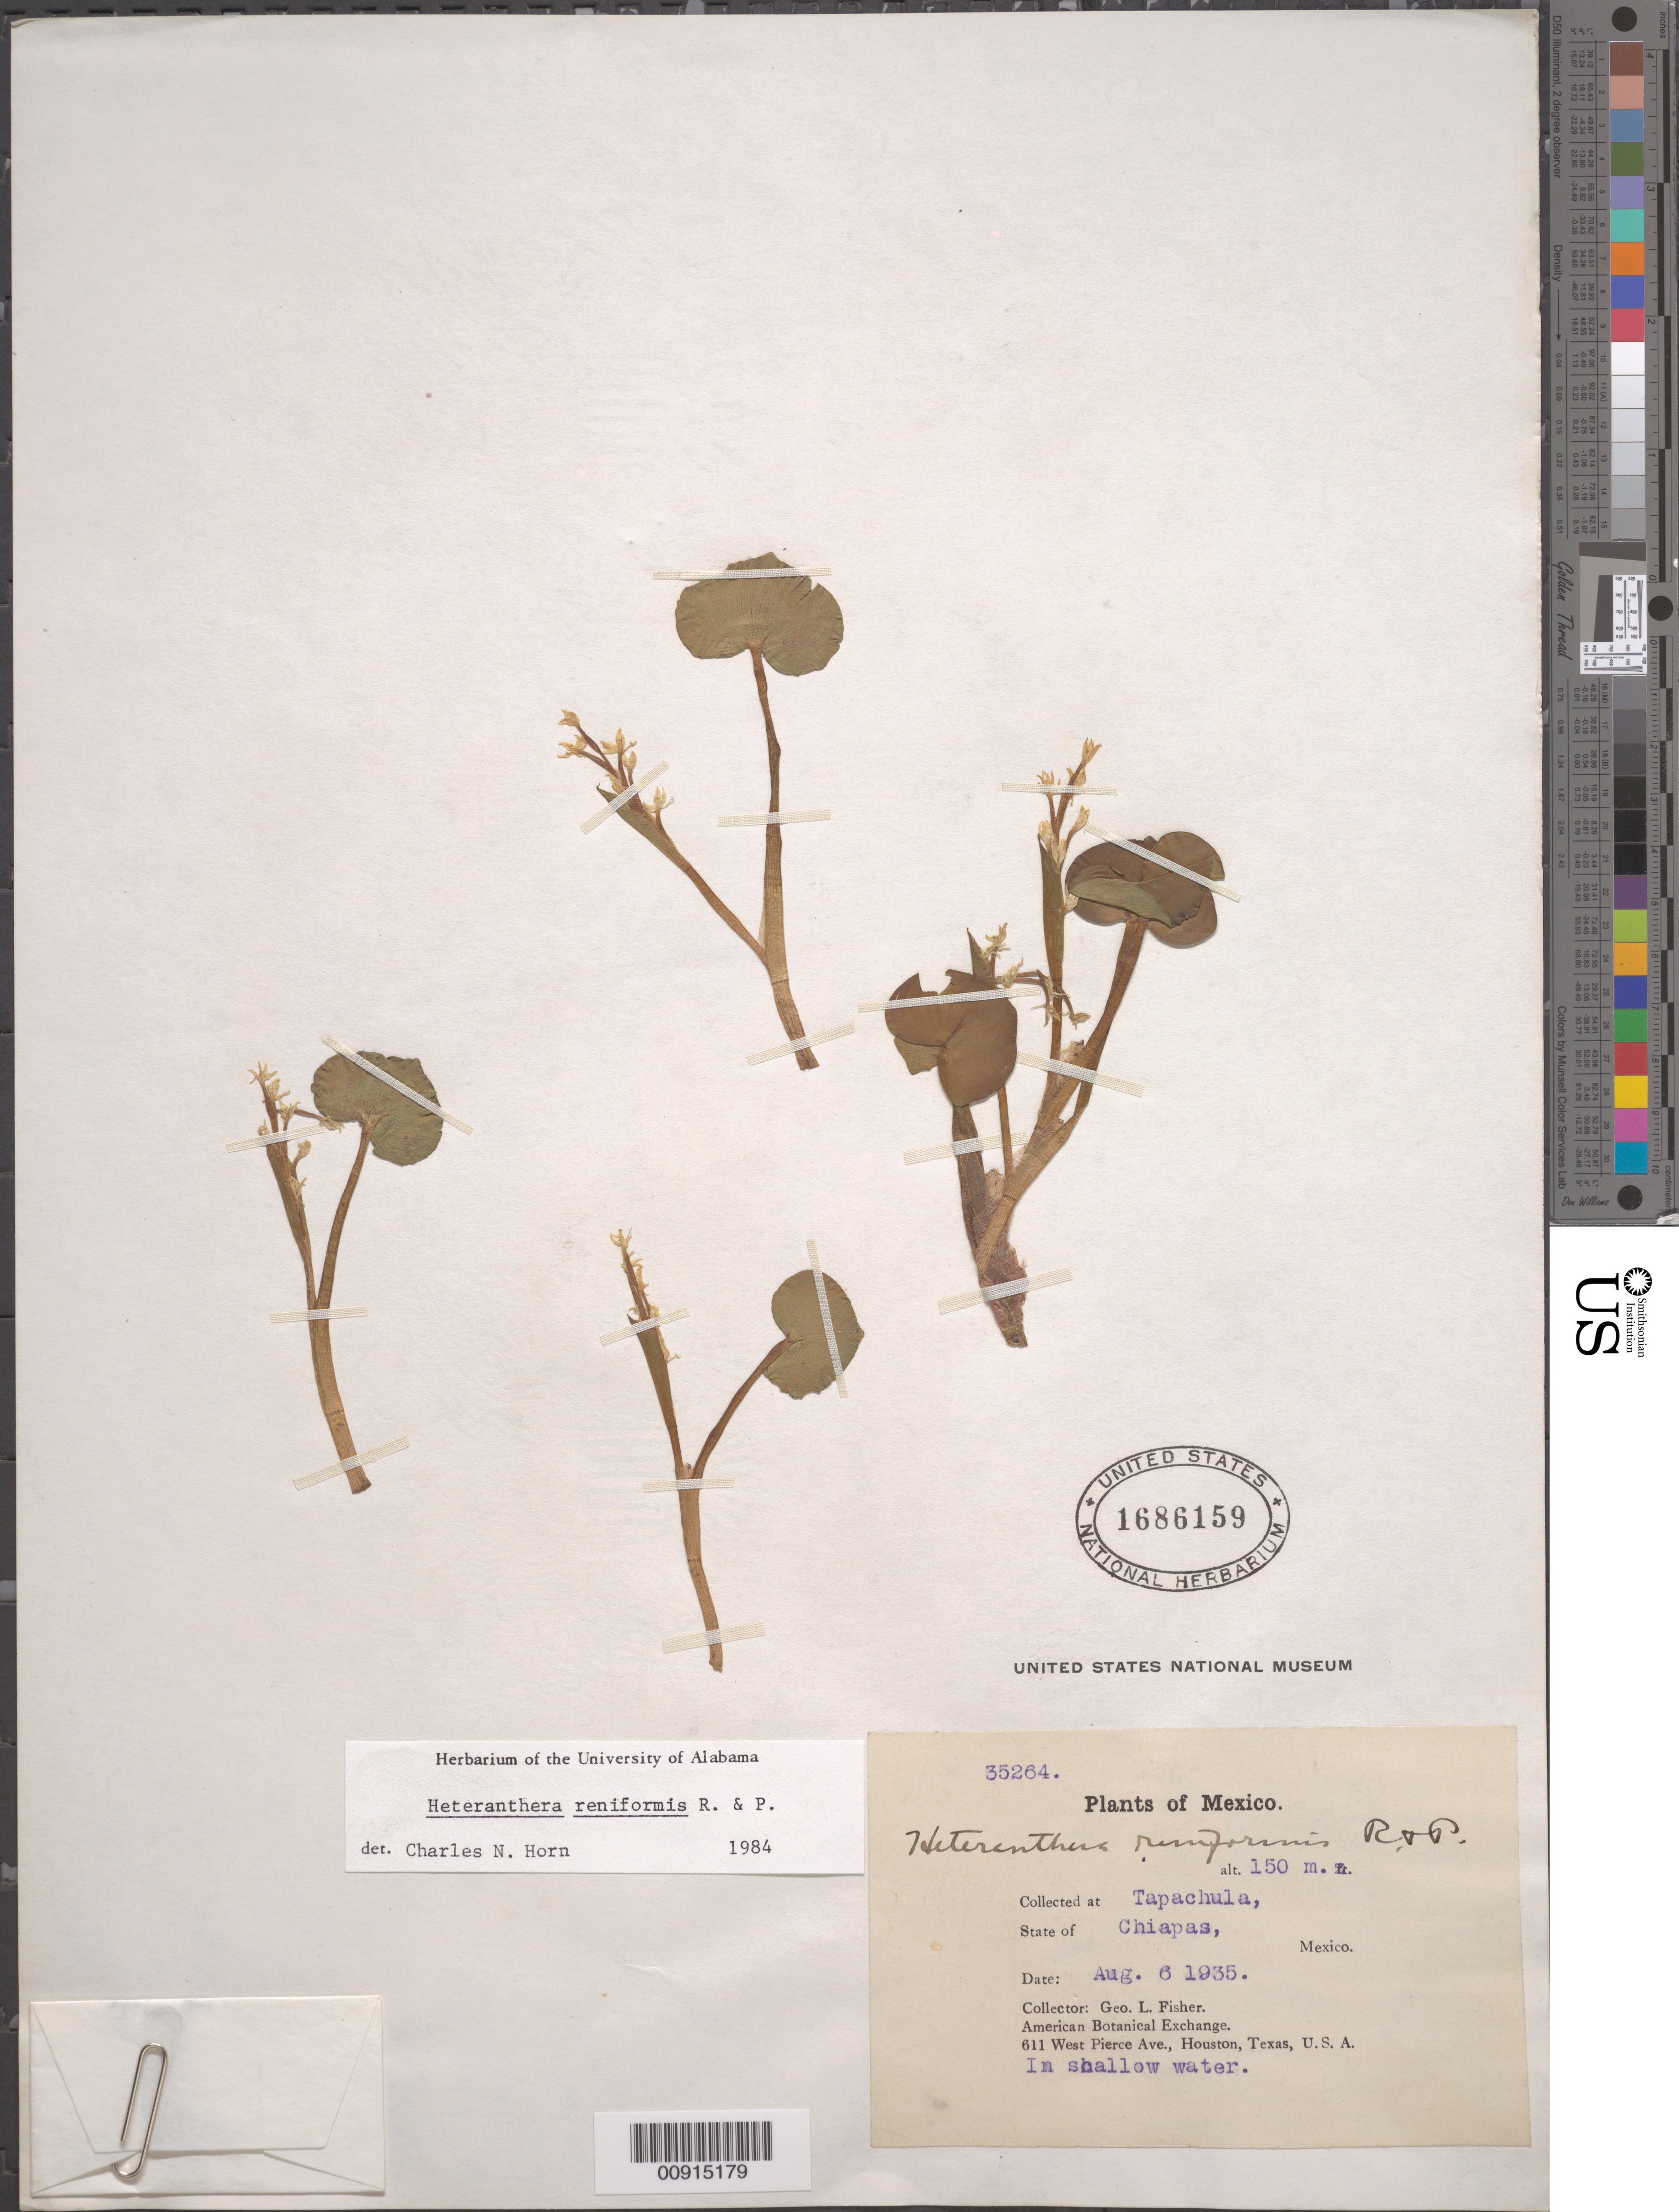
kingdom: Plantae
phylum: Tracheophyta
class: Liliopsida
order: Commelinales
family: Pontederiaceae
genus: Heteranthera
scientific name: Heteranthera reniformis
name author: Ruiz & Pav.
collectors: G. L. Fisher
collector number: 35264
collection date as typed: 06 Aug 1935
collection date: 1935-08-06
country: Mexico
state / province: Chiapas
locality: Tapachula, Chiapas.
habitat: In shallow water.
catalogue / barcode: US 1686159